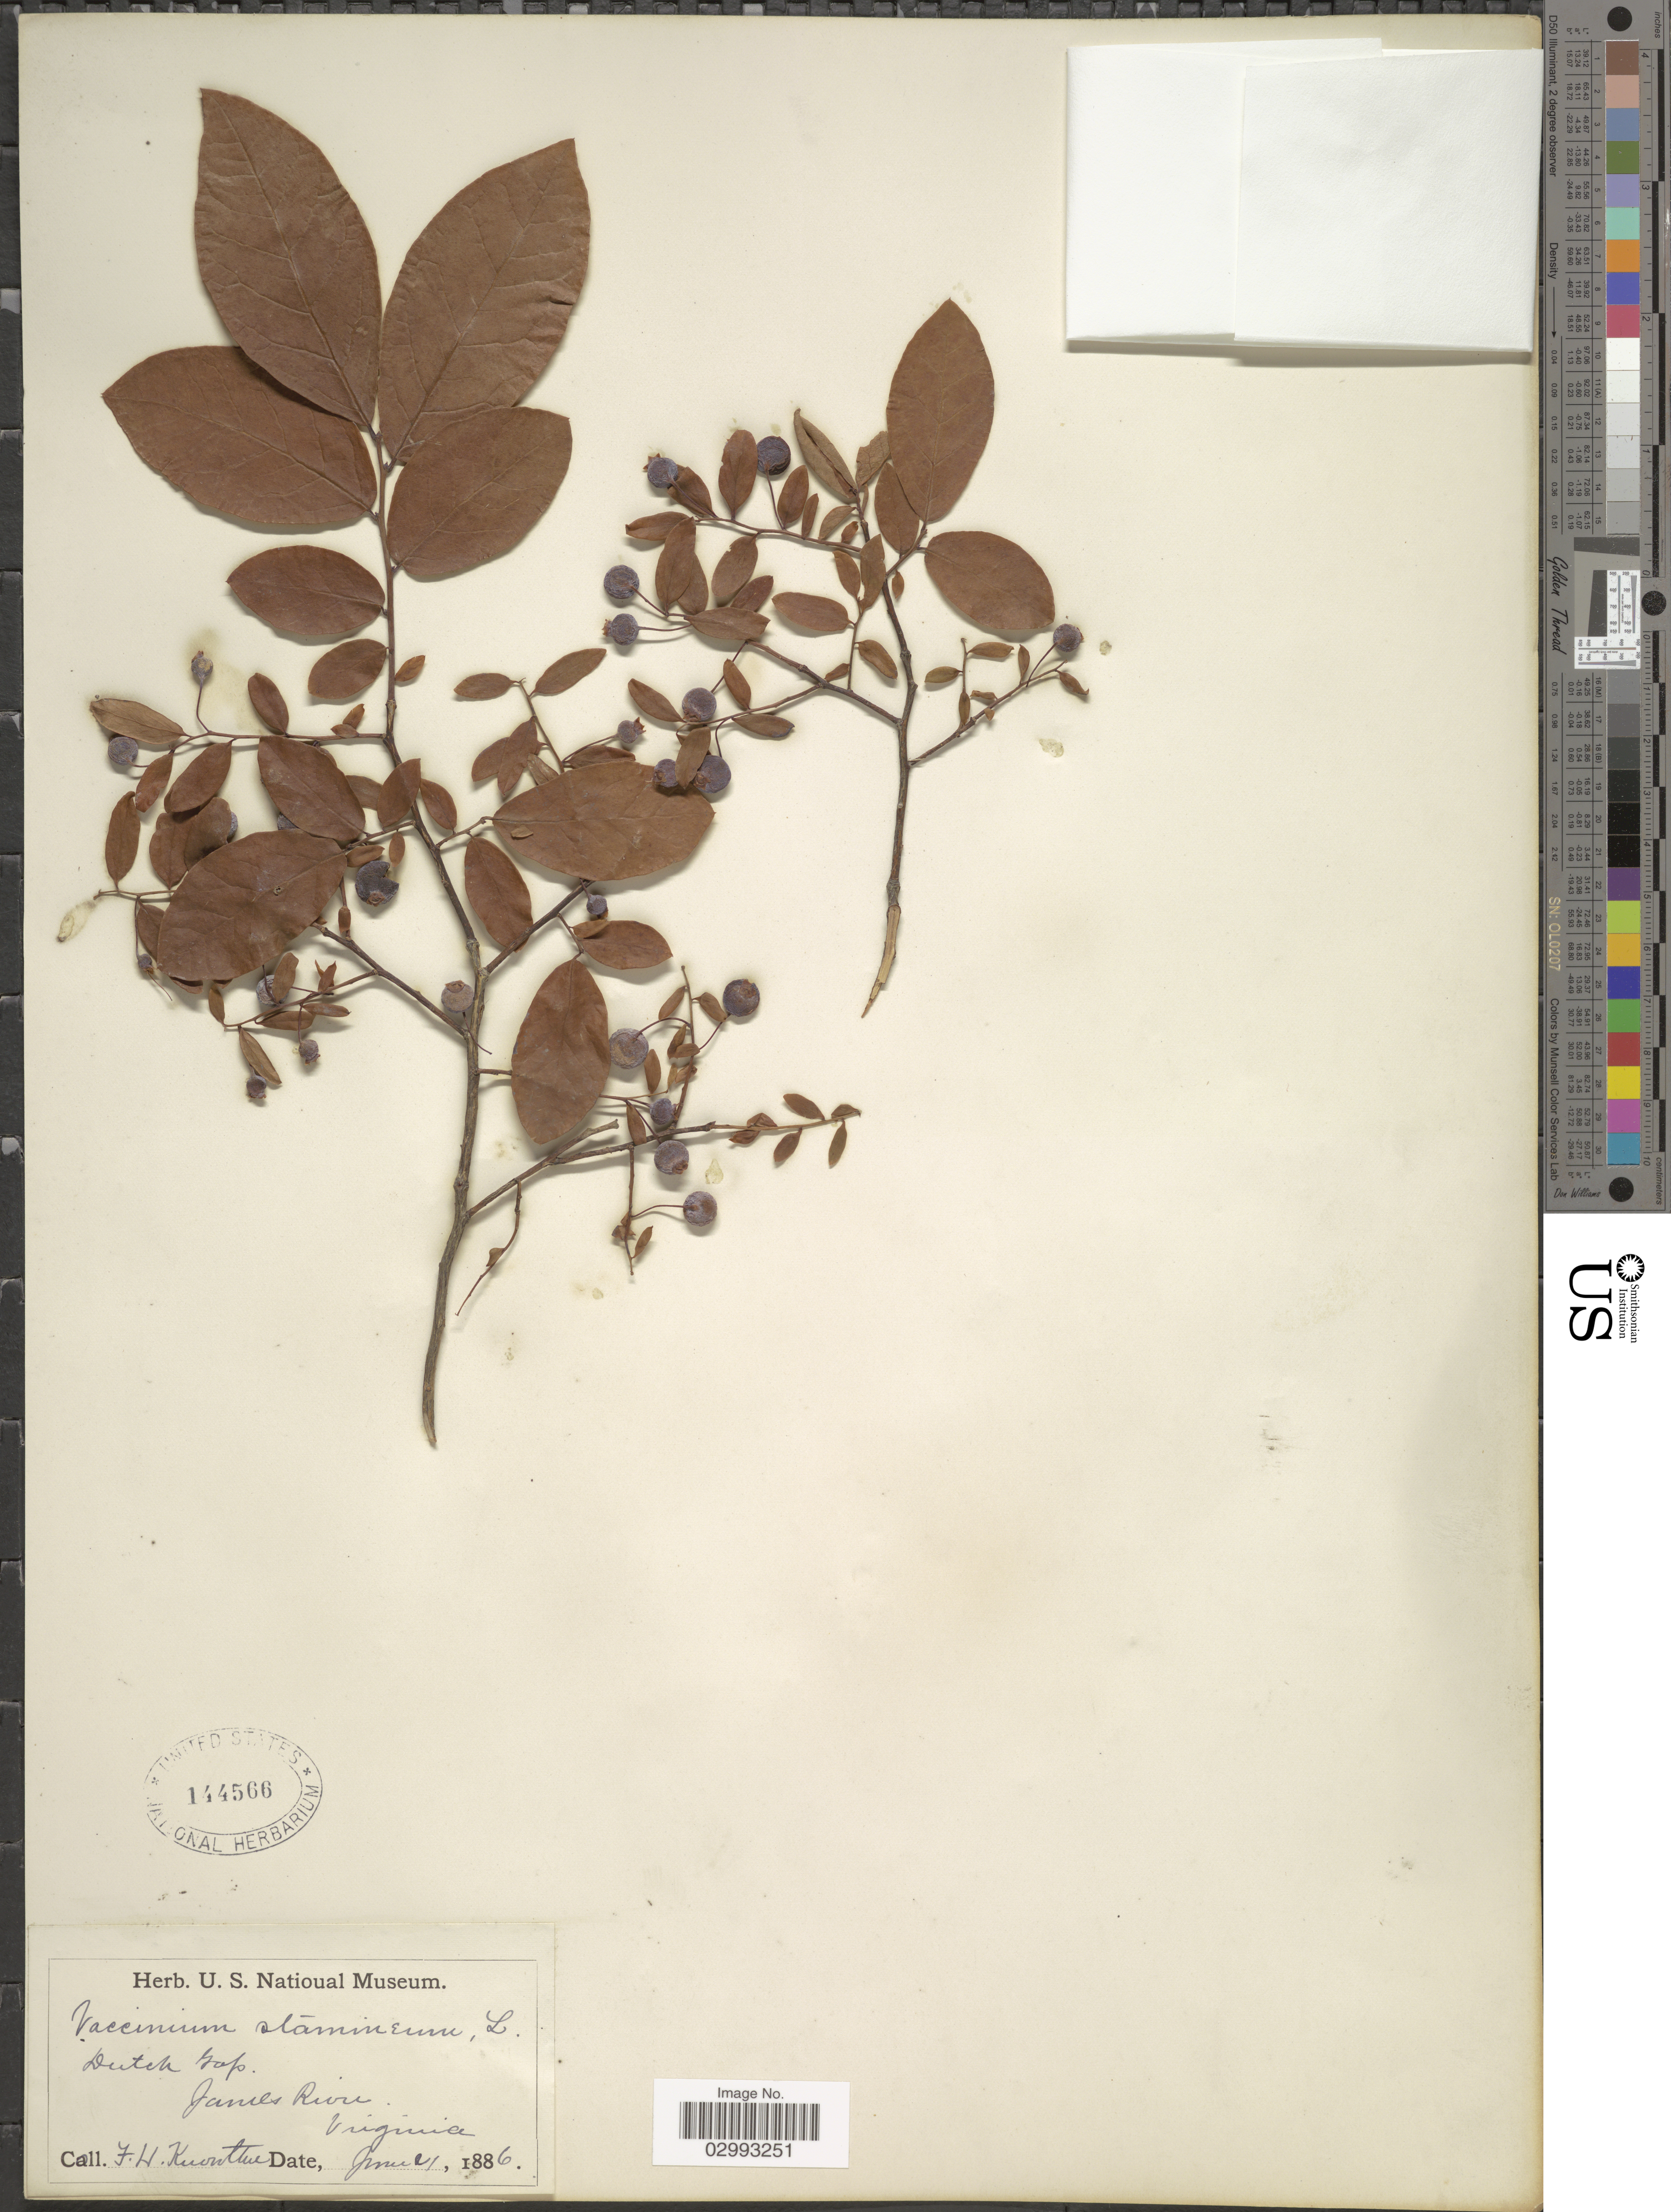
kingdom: Plantae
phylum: Tracheophyta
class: Magnoliopsida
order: Ericales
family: Ericaceae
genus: Polycodium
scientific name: Polycodium neglectum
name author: Small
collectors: F. H. Knowlton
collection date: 1886-06-21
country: United States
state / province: Virginia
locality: James River.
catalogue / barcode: US 144566